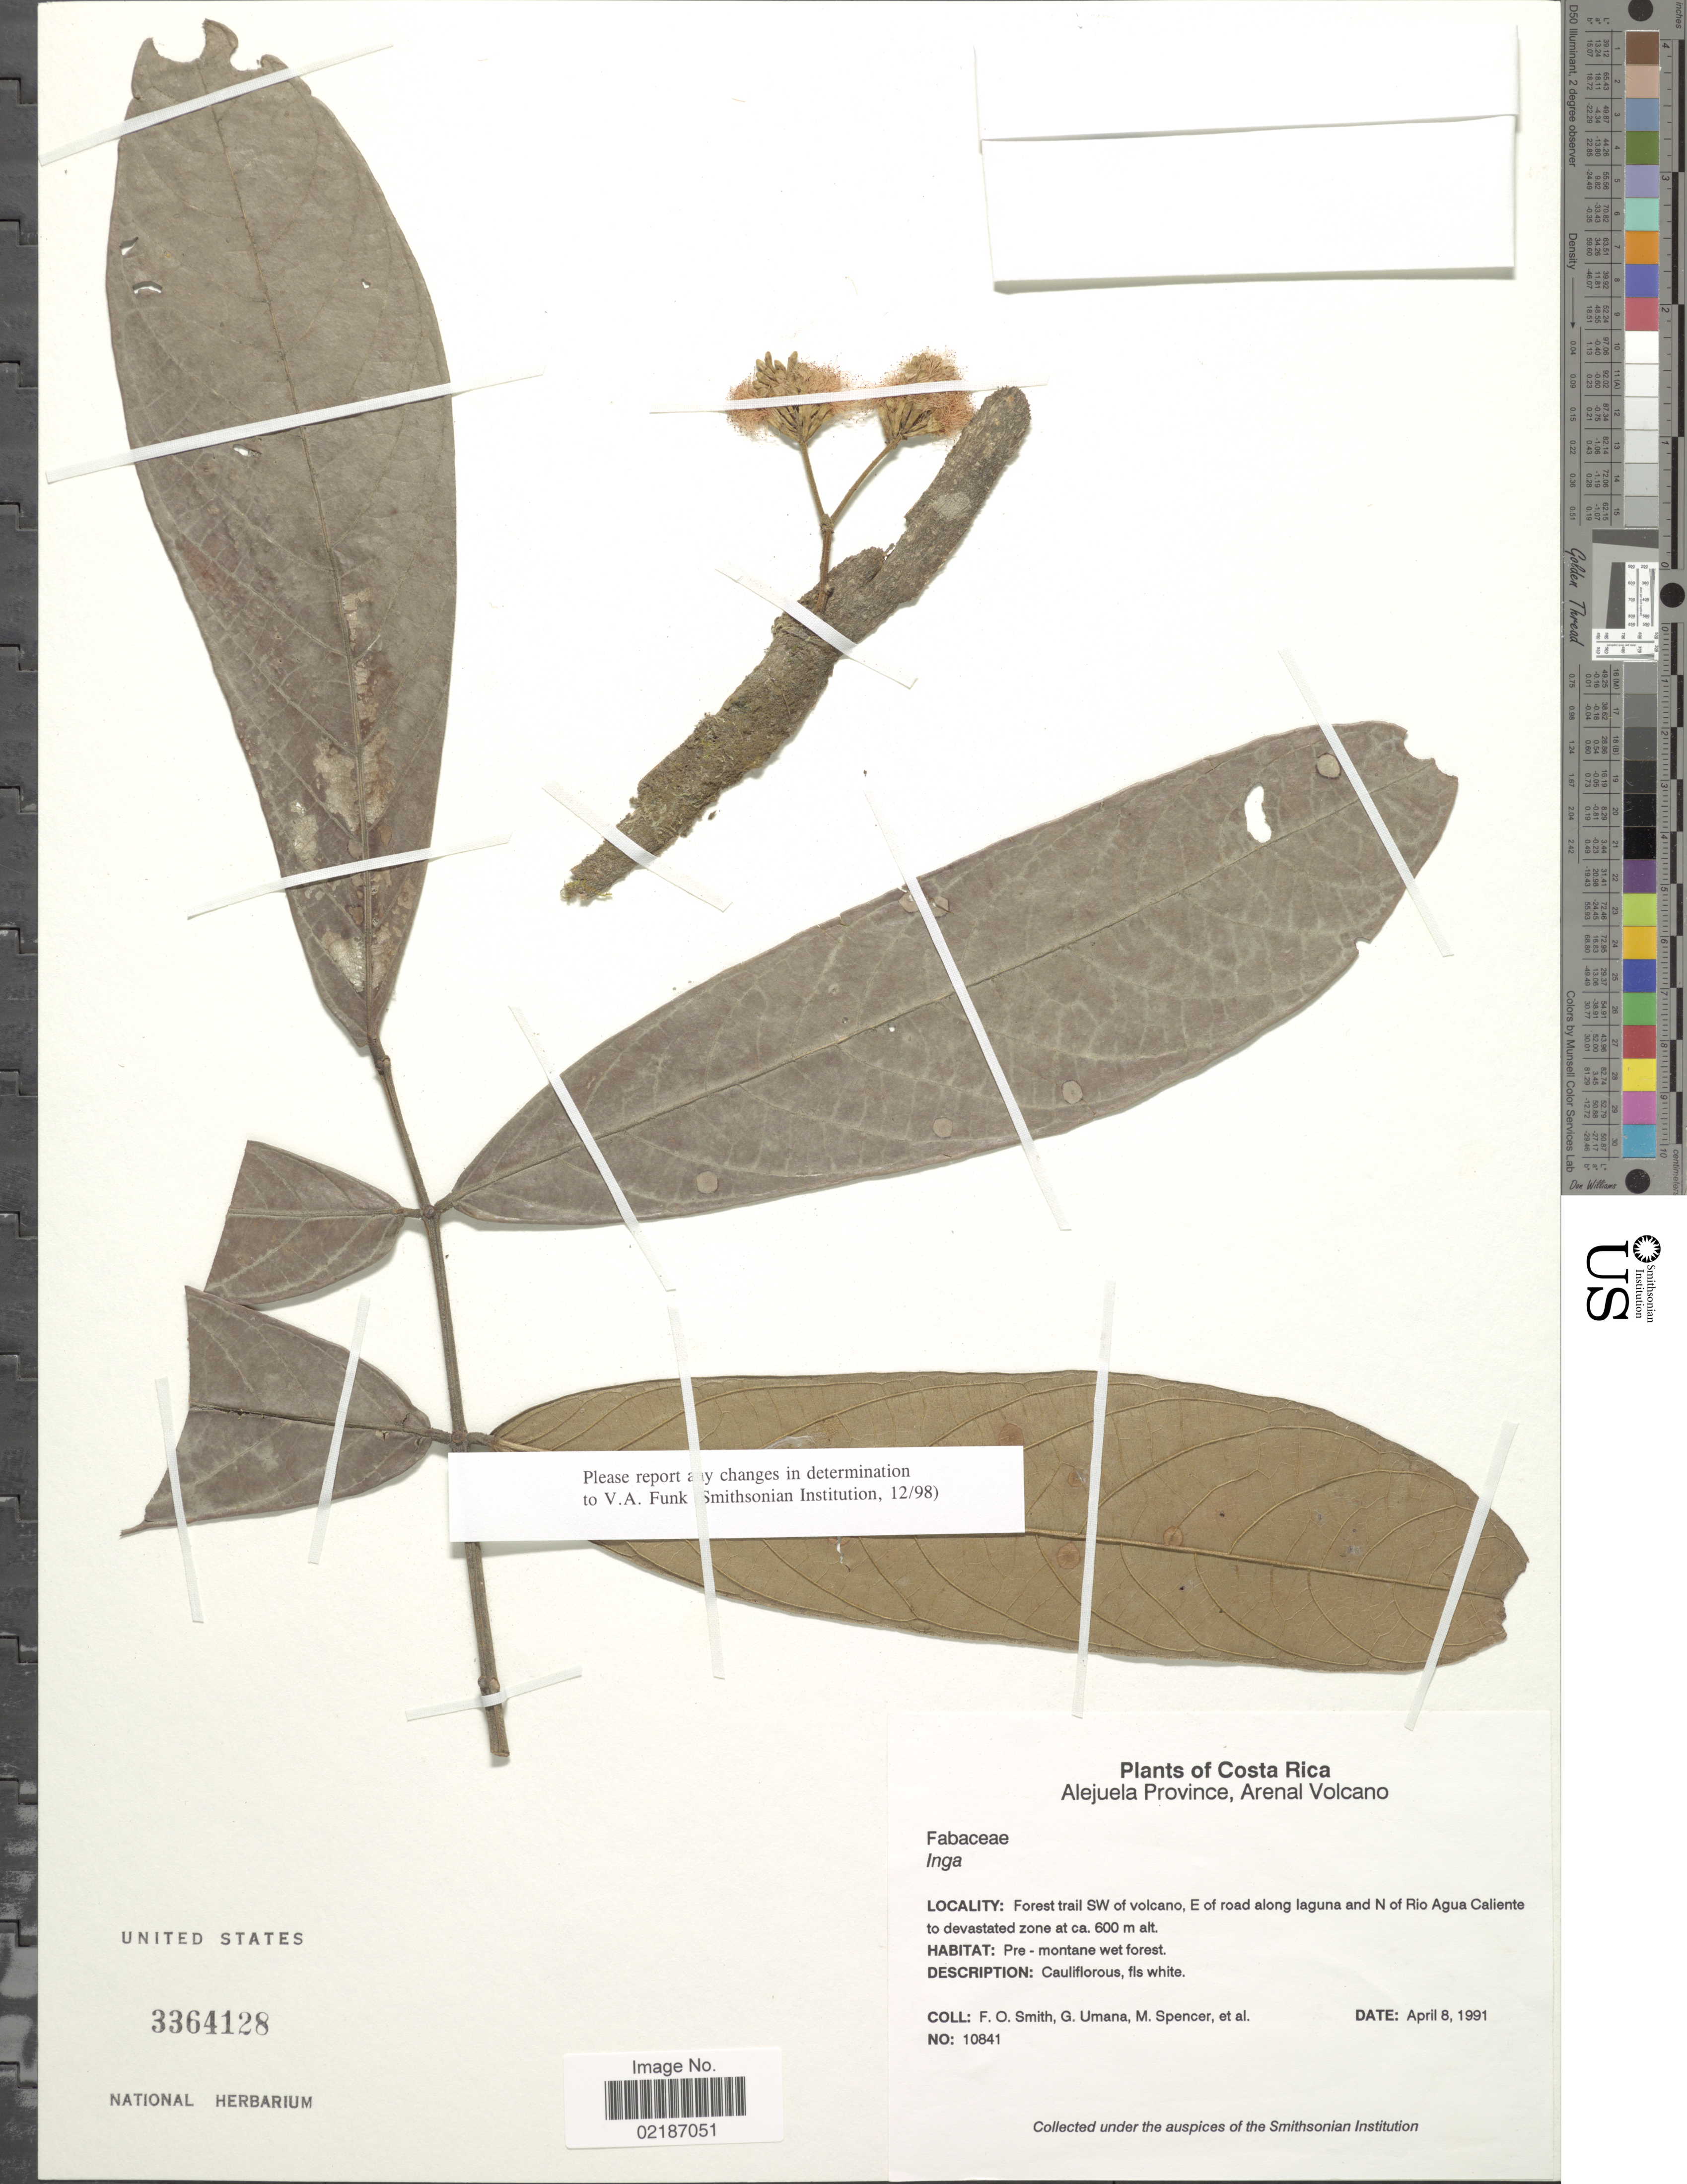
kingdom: Plantae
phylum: Tracheophyta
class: Magnoliopsida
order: Fabales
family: Fabaceae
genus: Inga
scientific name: Inga sp.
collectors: F. Smith, G. Umana, M. Spencer & et al.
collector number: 10841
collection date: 1991-04-08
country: Costa Rica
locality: Alejuela Province, Arenal Volcano, forest trail SW of volcano, E of road along laguna and N of Rio Agua Caliente to devastated zone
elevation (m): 600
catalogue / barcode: US 3364128